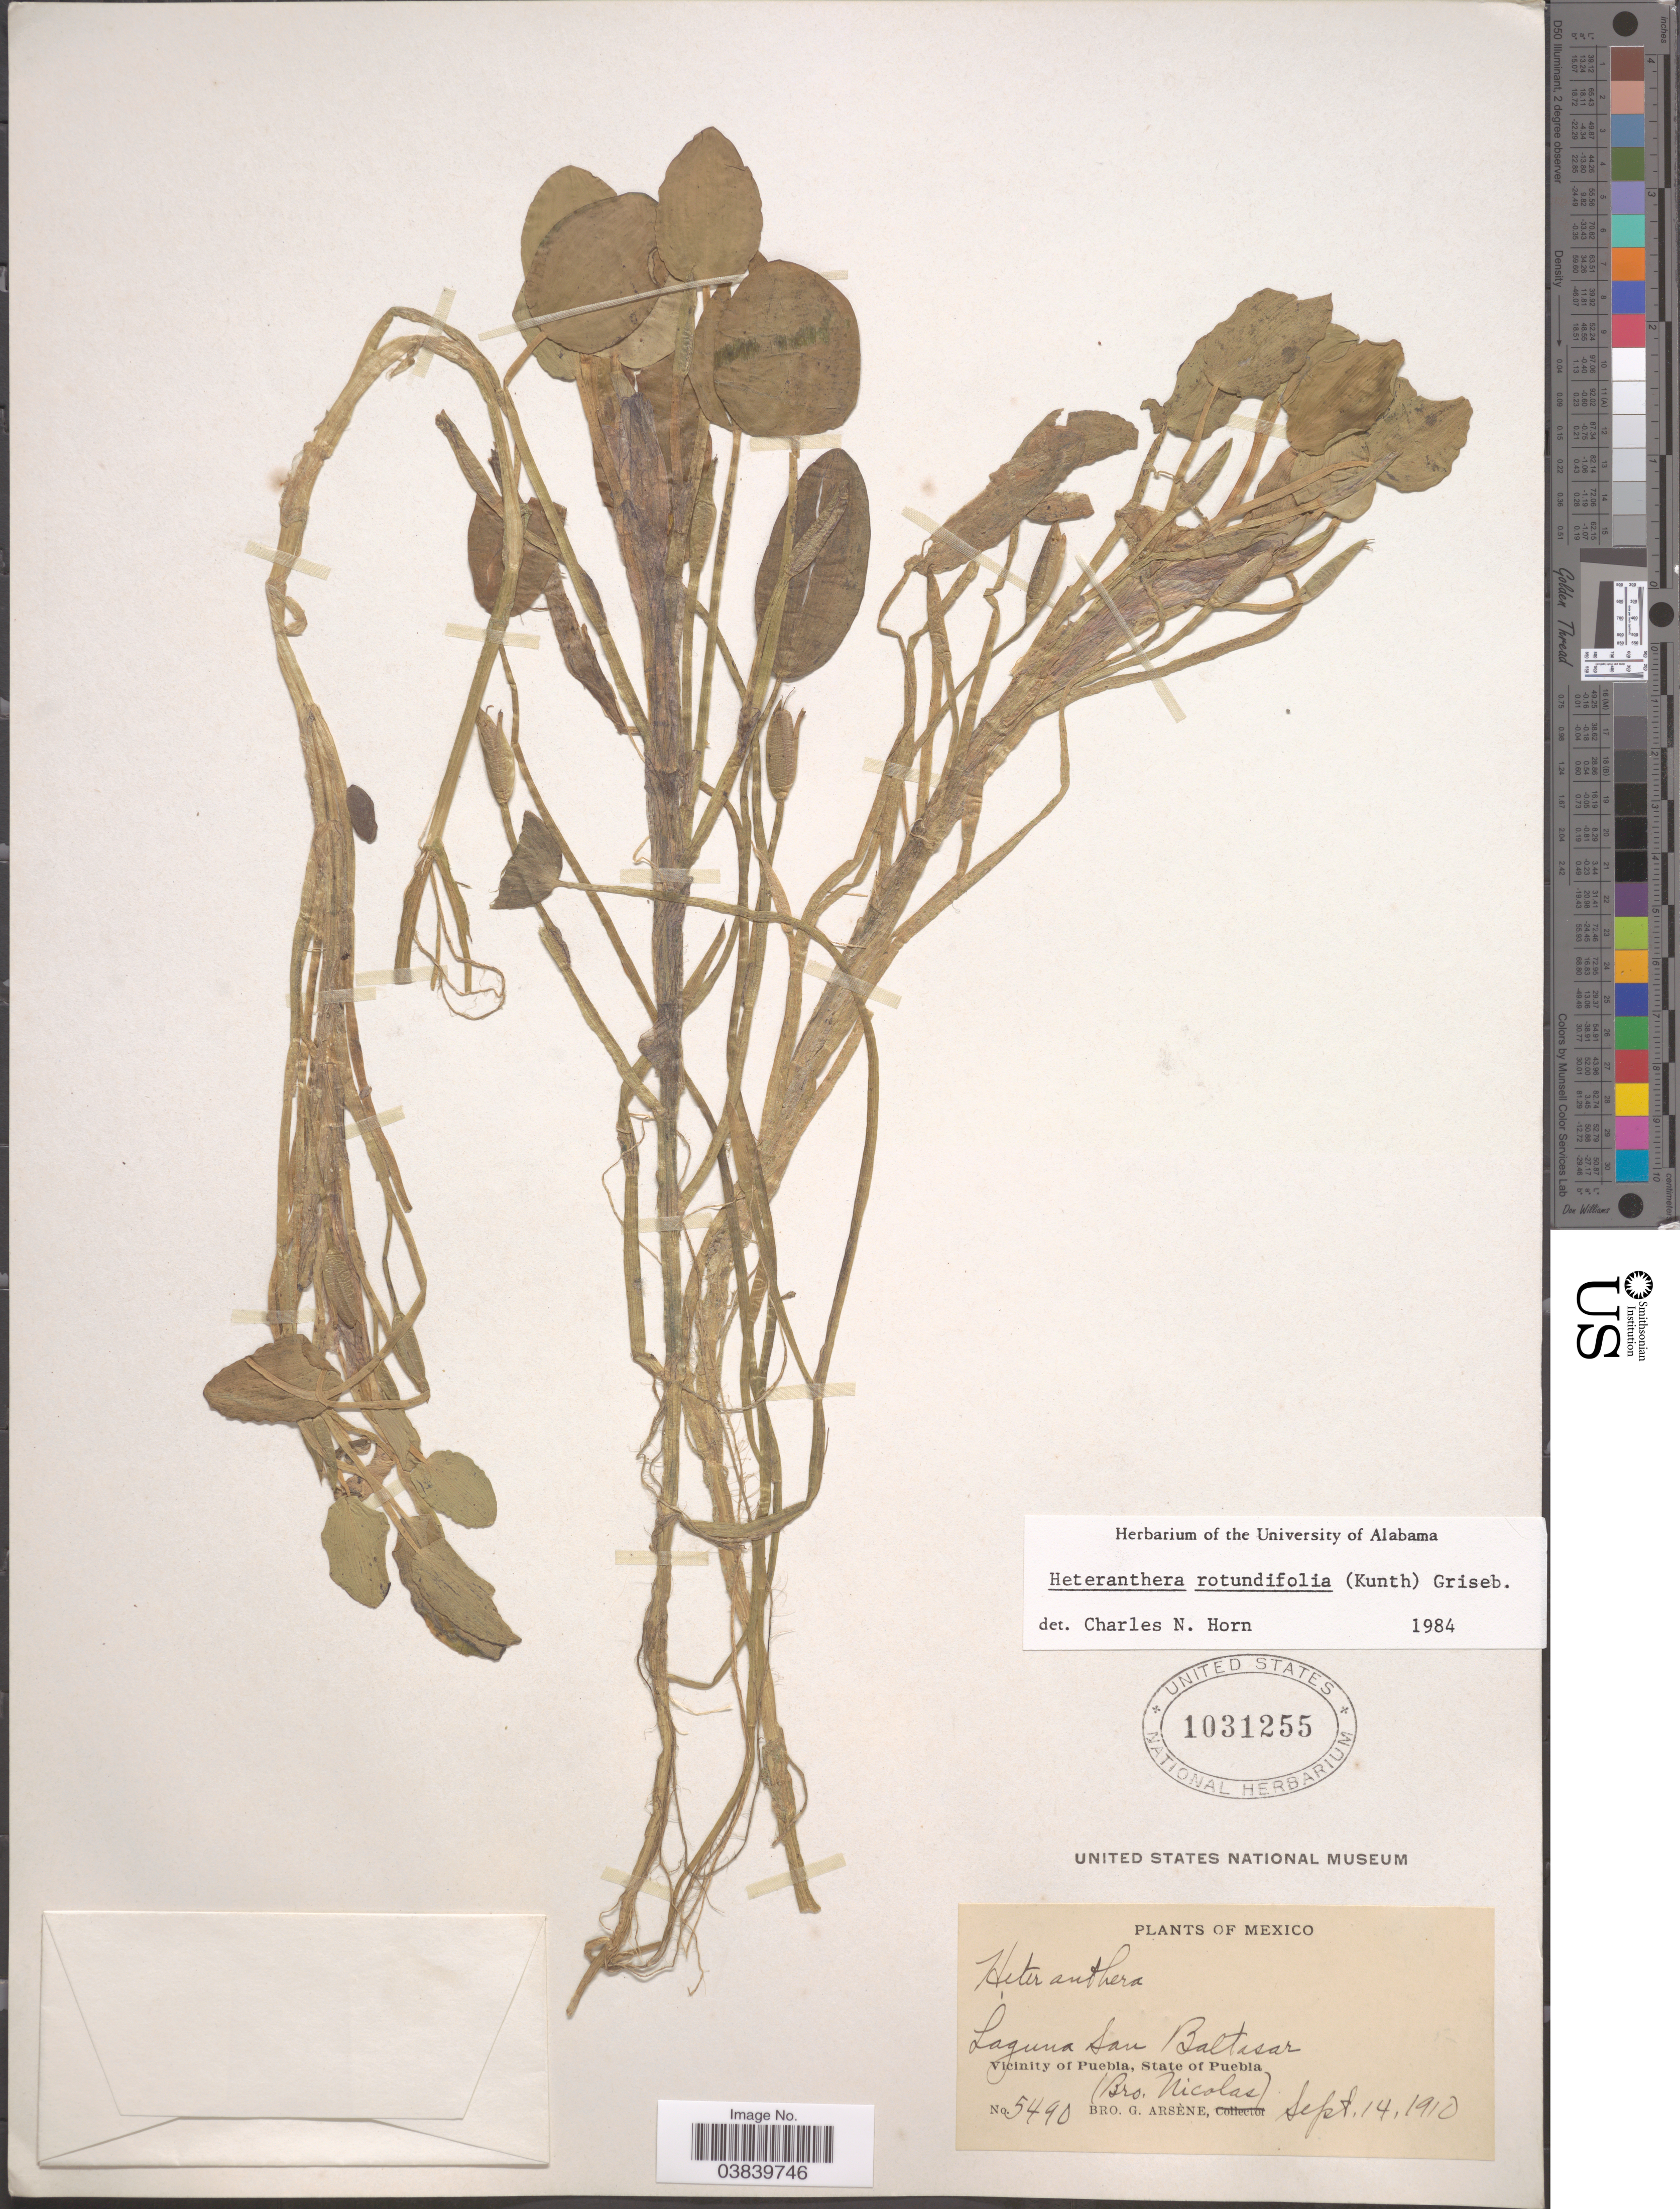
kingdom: Plantae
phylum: Tracheophyta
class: Liliopsida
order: Commelinales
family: Pontederiaceae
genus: Heteranthera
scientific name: Heteranthera rotundifolia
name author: (Kunth) Griseb.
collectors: Bro. G. Arsène & Bro. Nicolas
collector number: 5490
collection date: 1910-09-14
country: Mexico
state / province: Puebla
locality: Laguna San Baltasar. Vicinity of Puebla.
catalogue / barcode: US 1031255